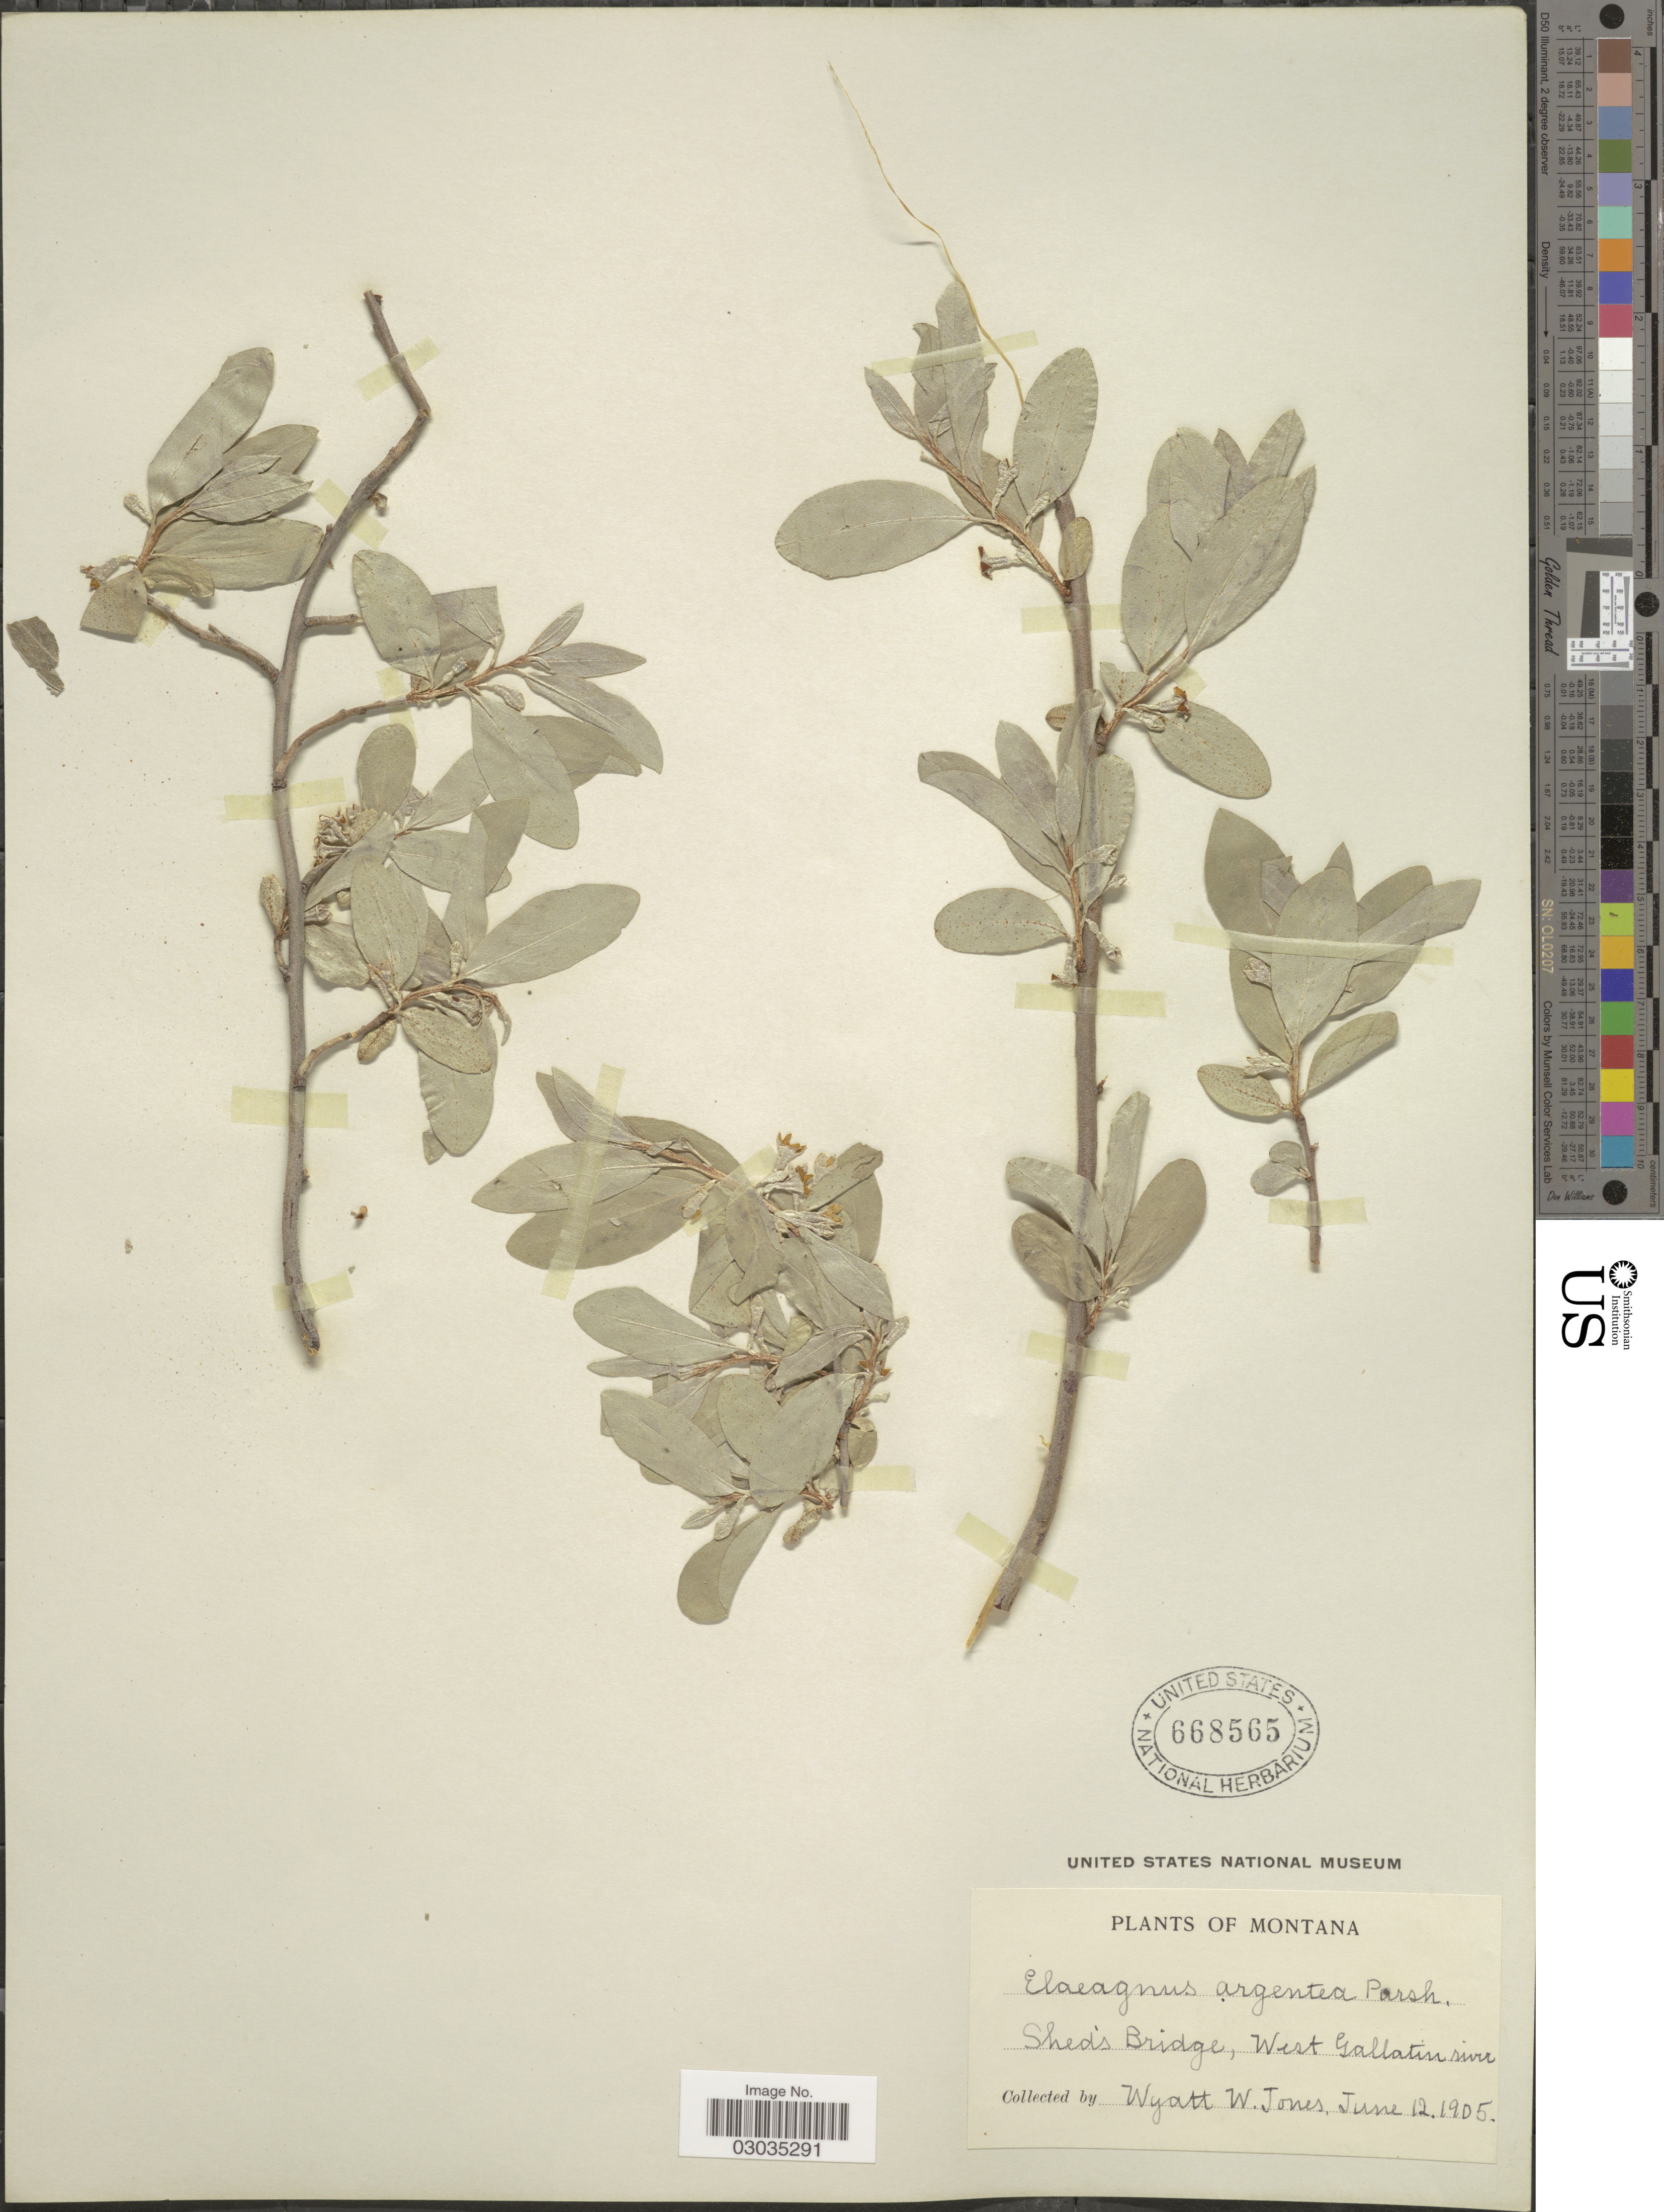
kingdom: Plantae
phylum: Tracheophyta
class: Magnoliopsida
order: Rosales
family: Elaeagnaceae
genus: Elaeagnus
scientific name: Elaeagnus commutata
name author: Bernh. ex Rydb.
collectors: W. W. Jones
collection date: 1905-06-12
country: United States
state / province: Montana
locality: Shed's Bridge, West Gallatin river.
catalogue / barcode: US 668565